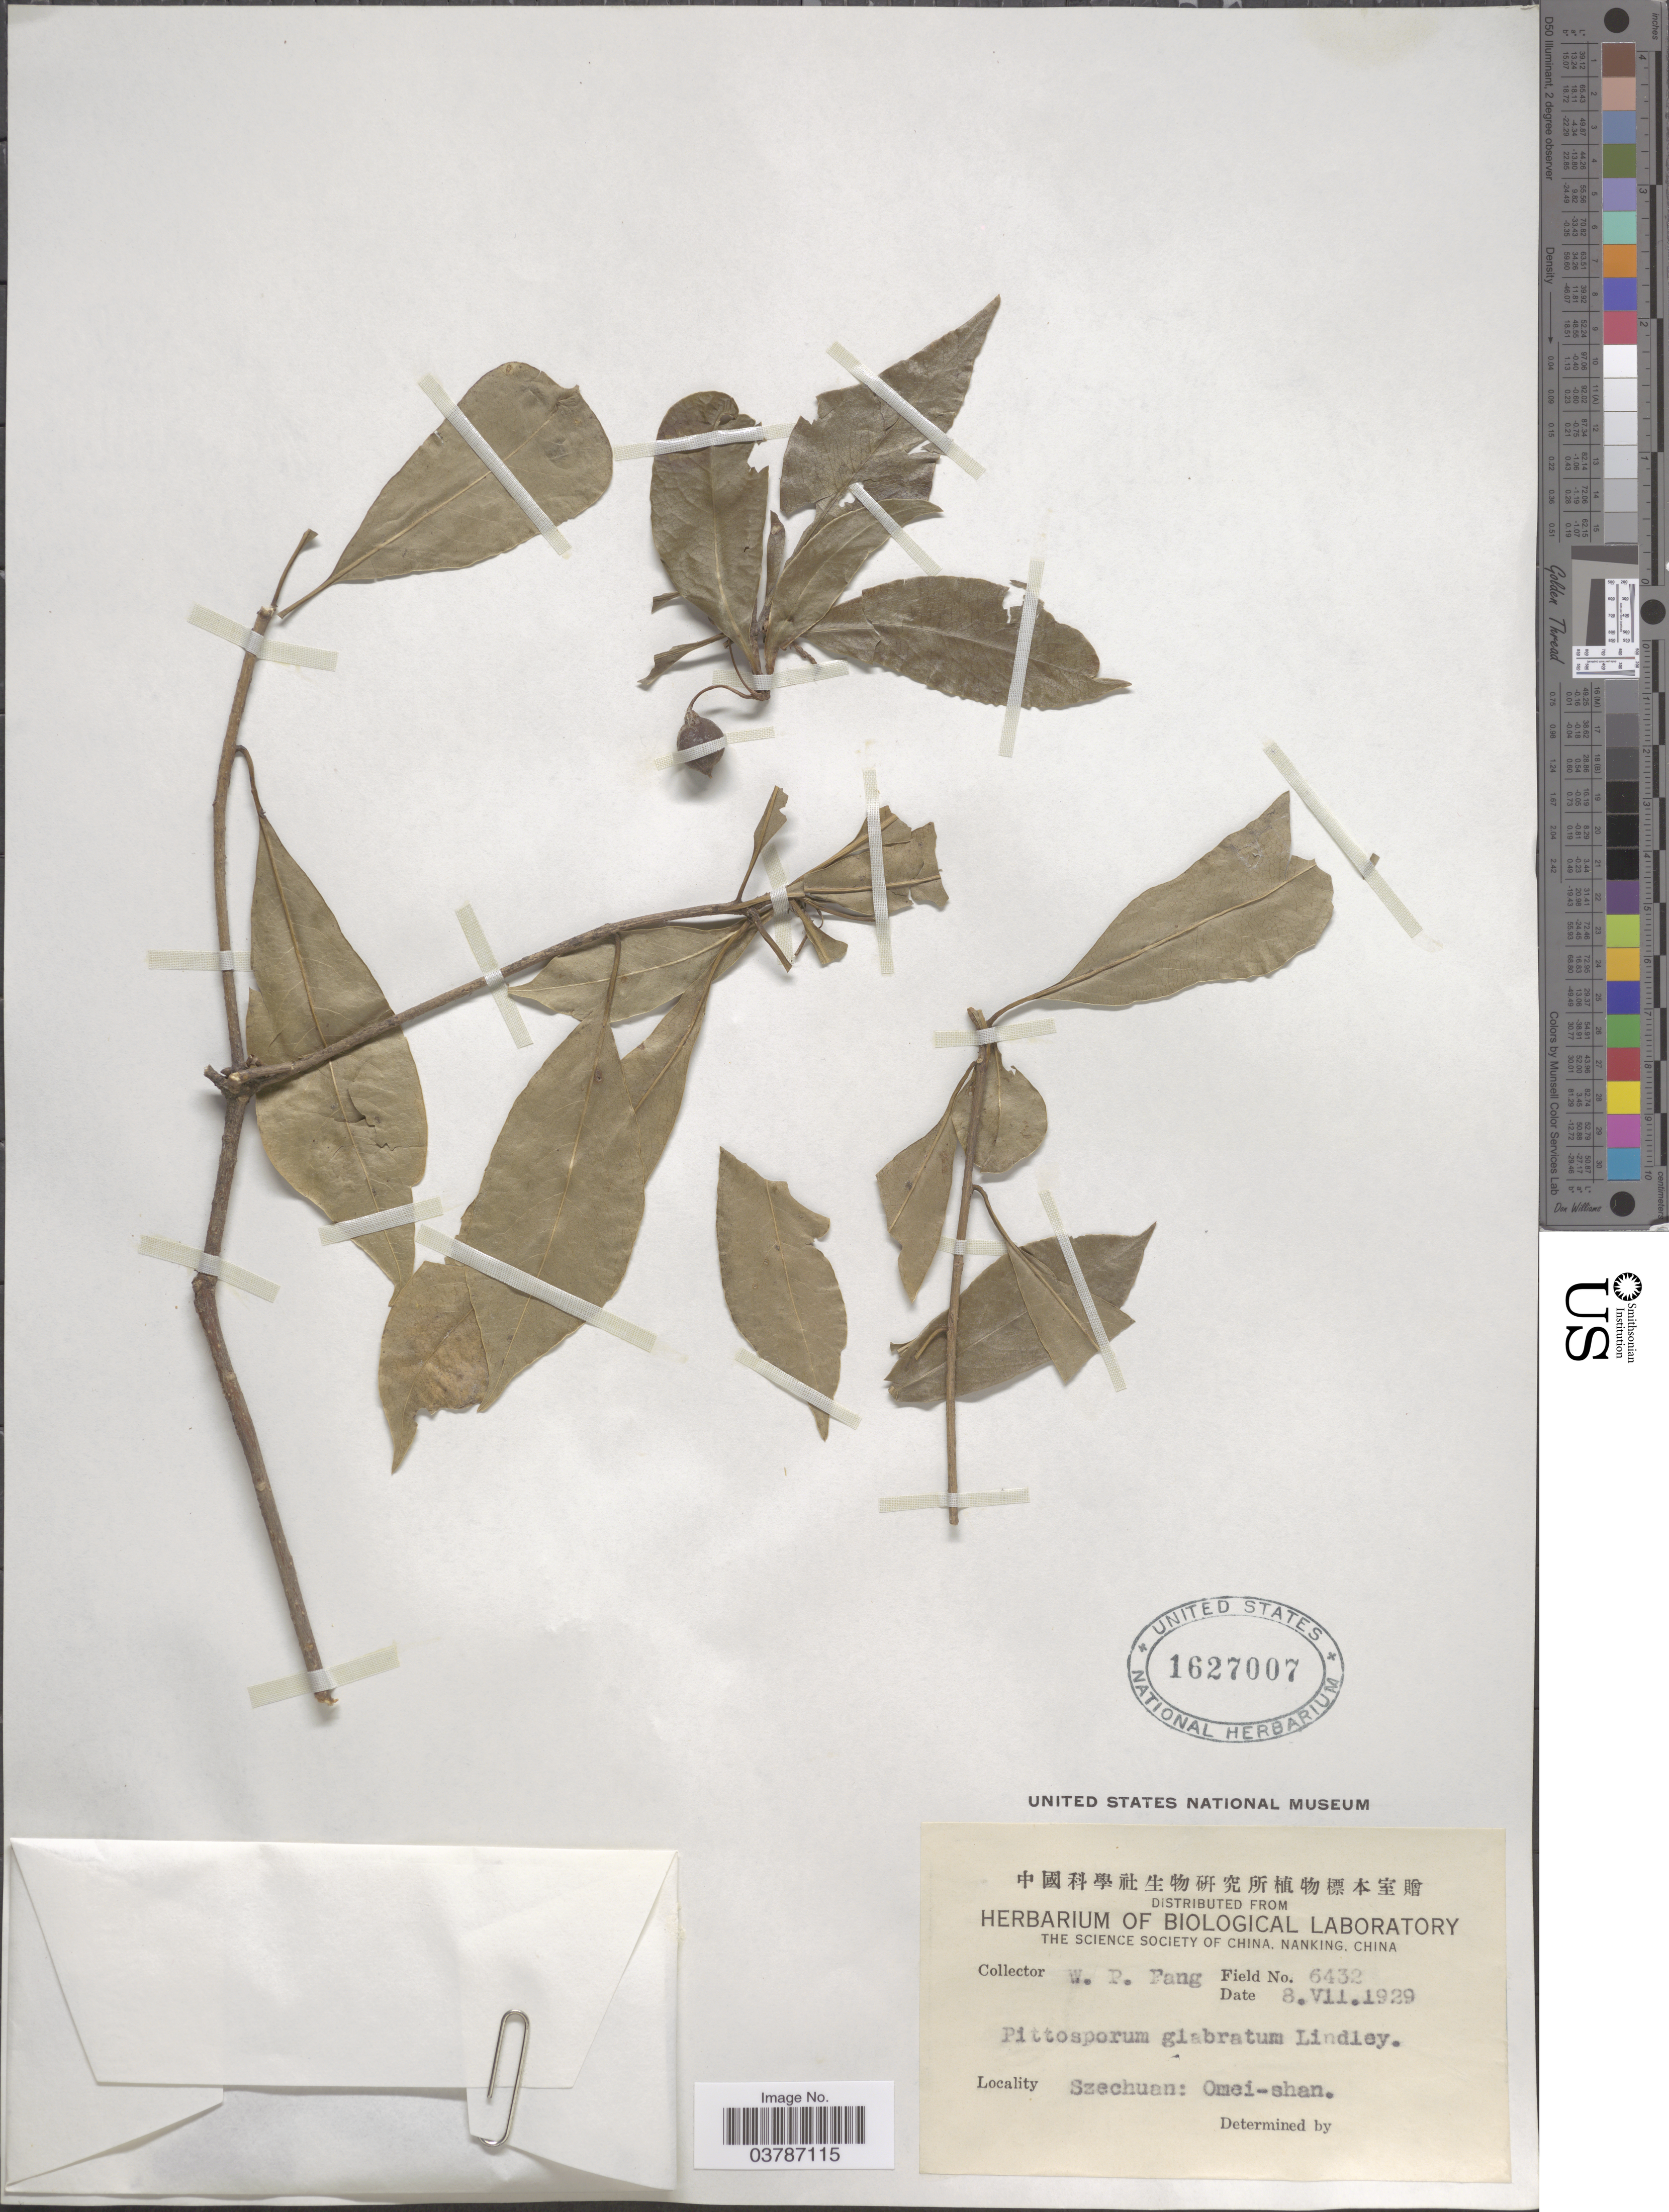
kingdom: Plantae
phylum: Tracheophyta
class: Magnoliopsida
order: Apiales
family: Pittosporaceae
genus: Pittosporum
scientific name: Pittosporum glabratum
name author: Lindl.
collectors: W. P. Fang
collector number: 6432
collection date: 1929-07-08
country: China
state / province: Sichuan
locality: Szechuan: Omei-shan.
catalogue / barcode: US 1627007